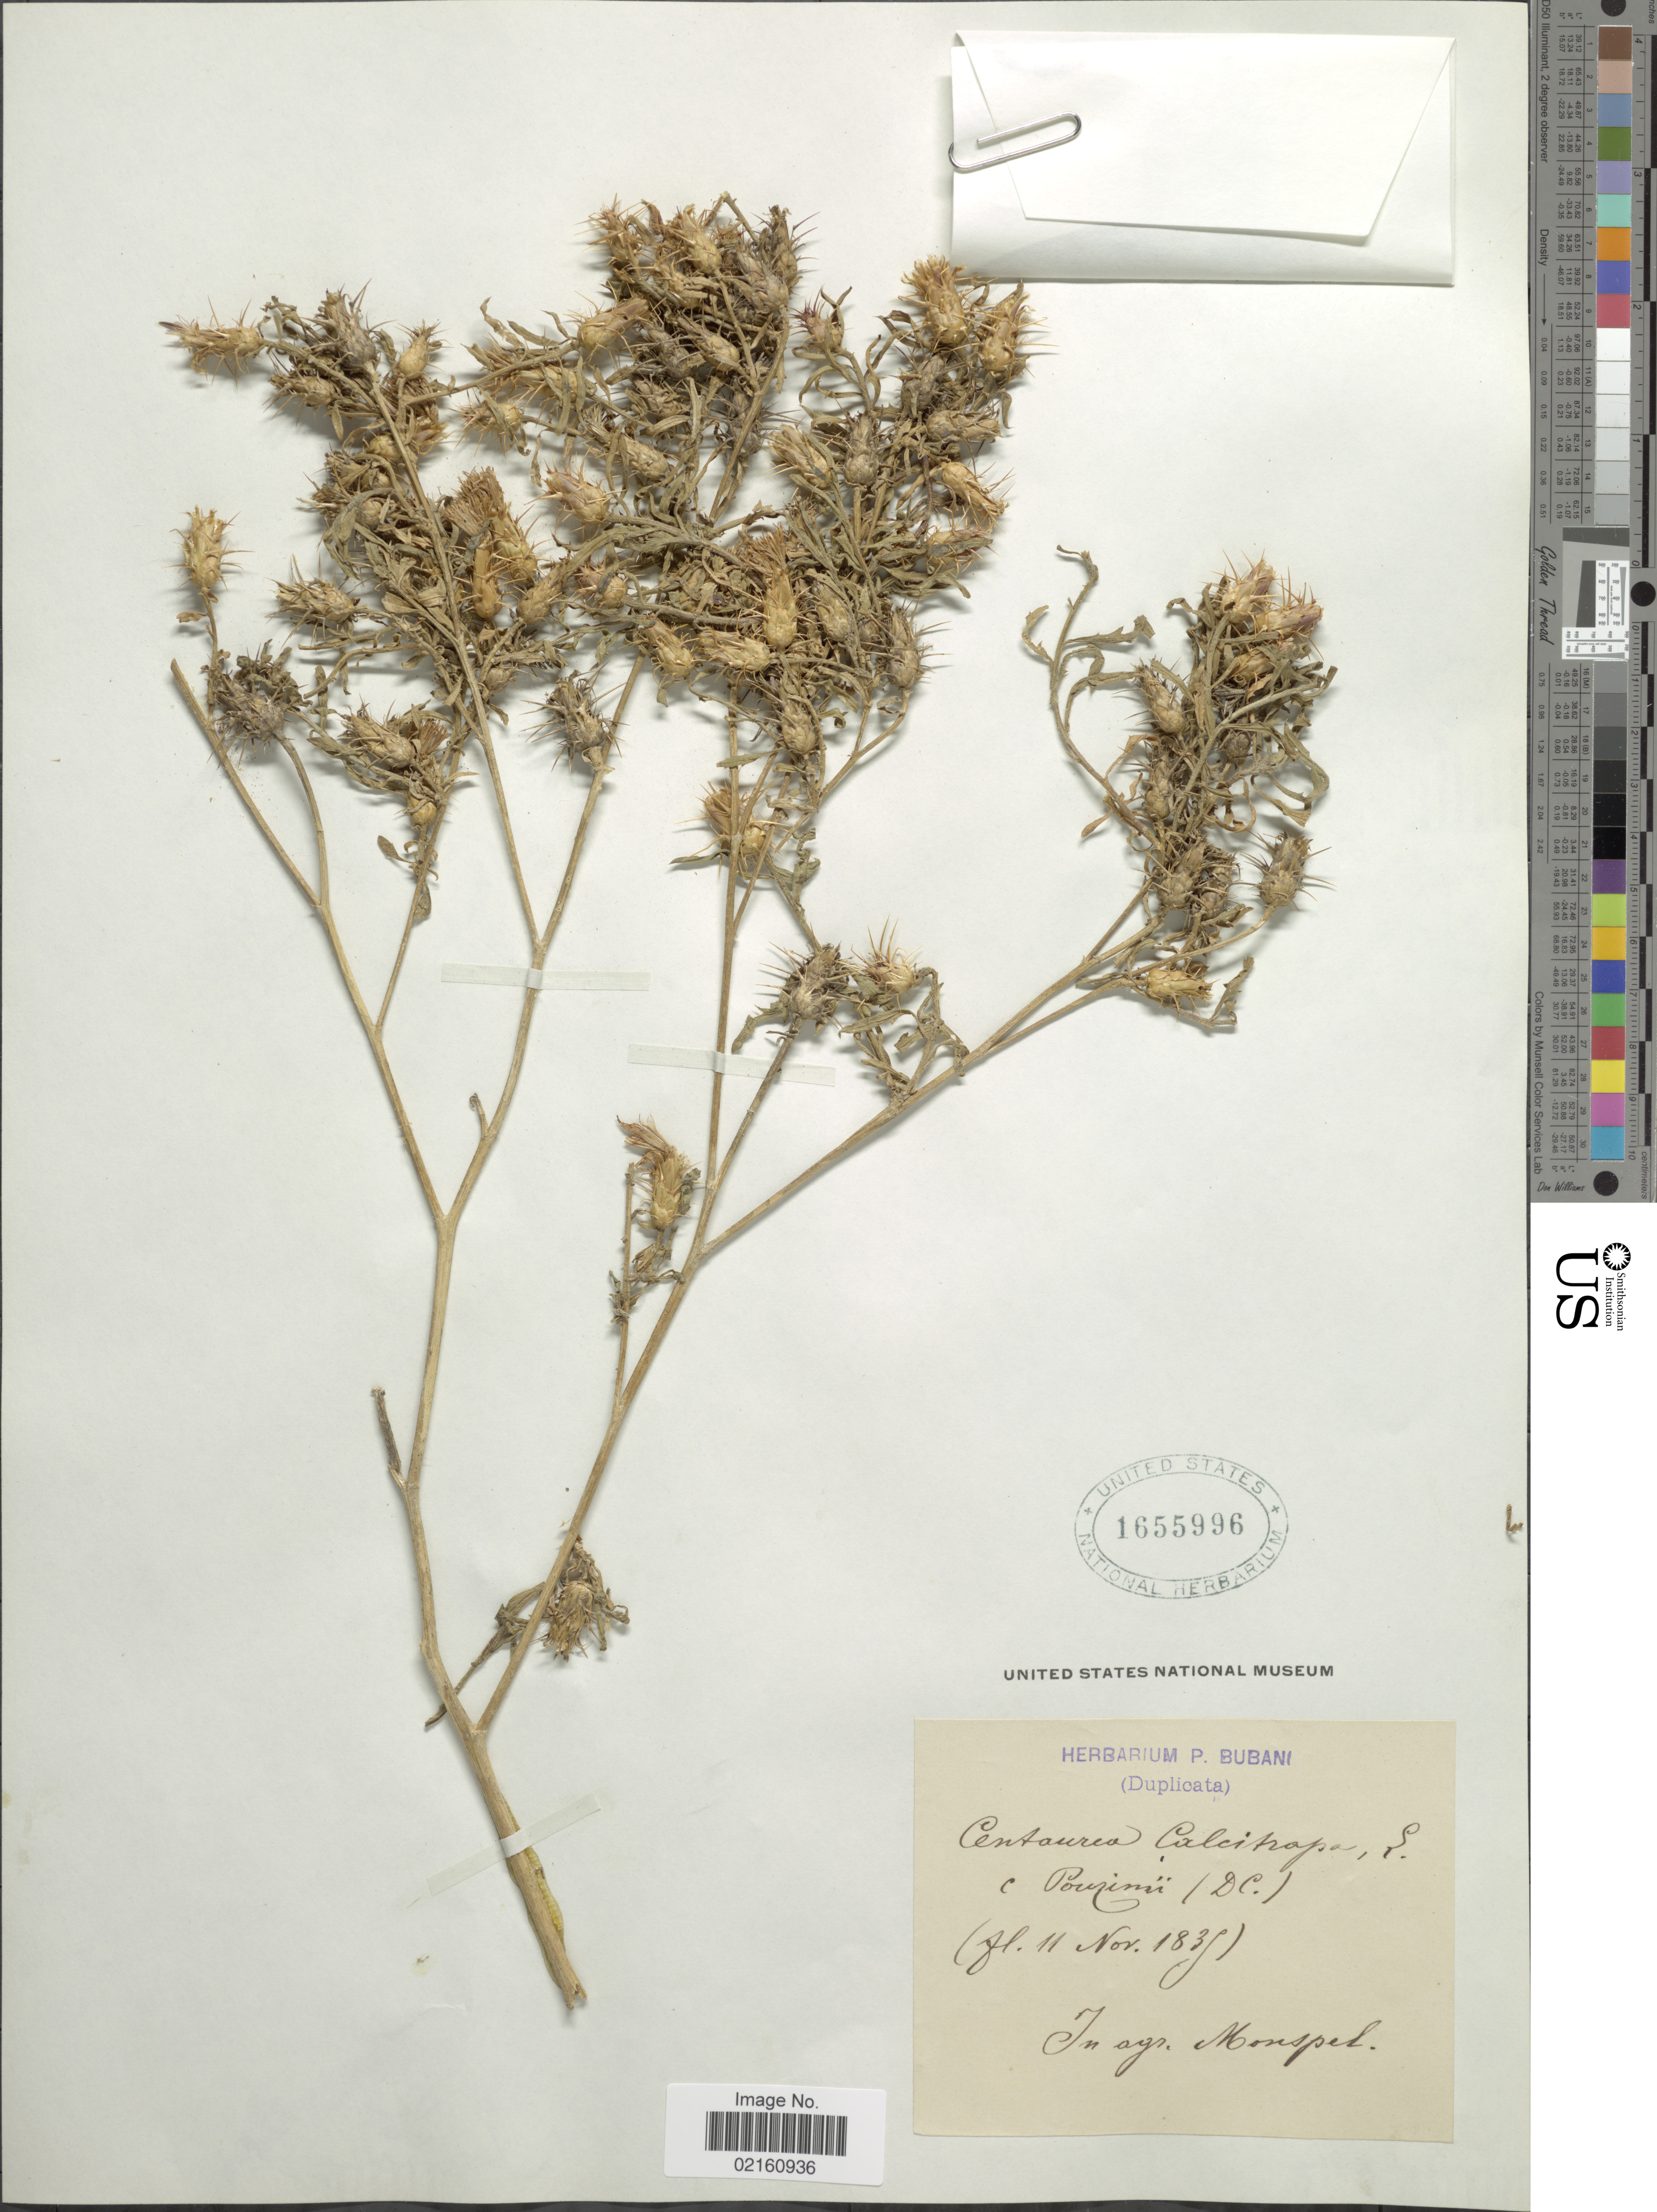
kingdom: Plantae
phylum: Tracheophyta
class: Magnoliopsida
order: Asterales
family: Asteraceae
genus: Centaurea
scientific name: Centaurea calcitrapa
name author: L.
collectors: ex herb. P. Bubani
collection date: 1835-11-11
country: France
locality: Agr. Monspel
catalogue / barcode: US 1655996